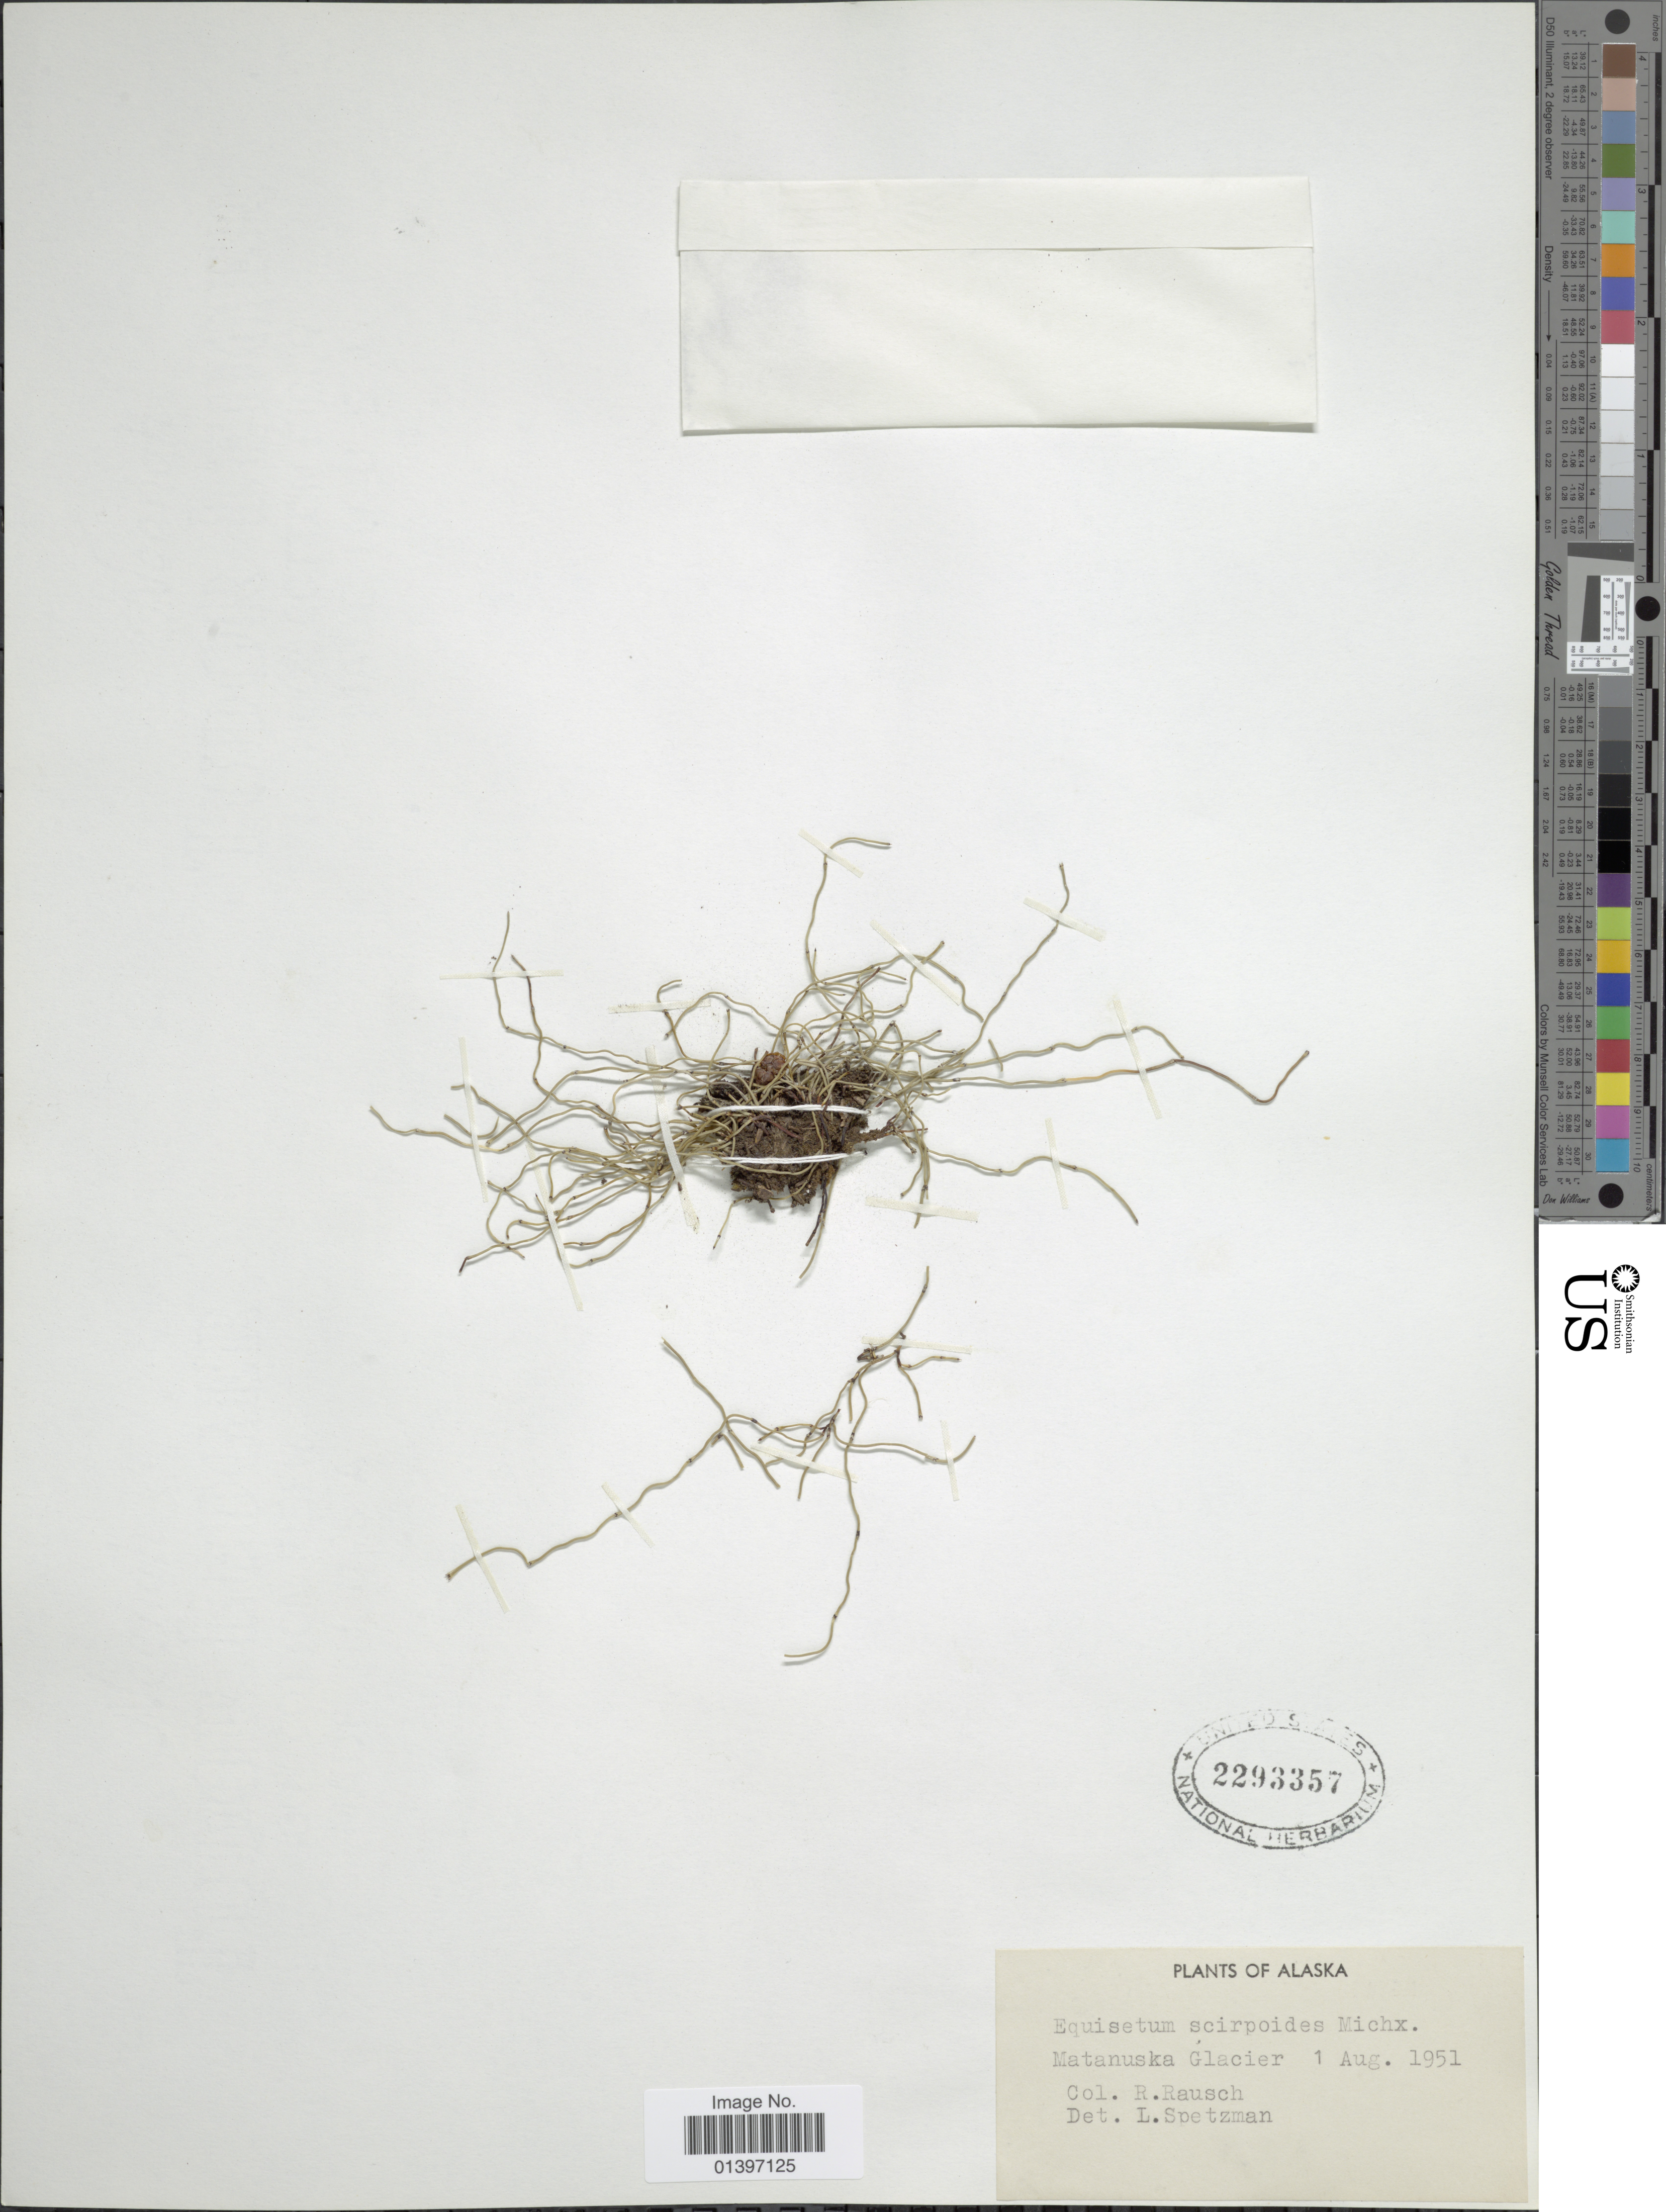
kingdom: Plantae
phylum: Tracheophyta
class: Polypodiopsida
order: Equisetales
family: Equisetaceae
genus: Equisetum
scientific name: Equisetum scirpoides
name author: Michx.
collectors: R. Rausch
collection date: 1951-08-01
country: United States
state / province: Alaska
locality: Matanuska Glacier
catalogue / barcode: US 2293357